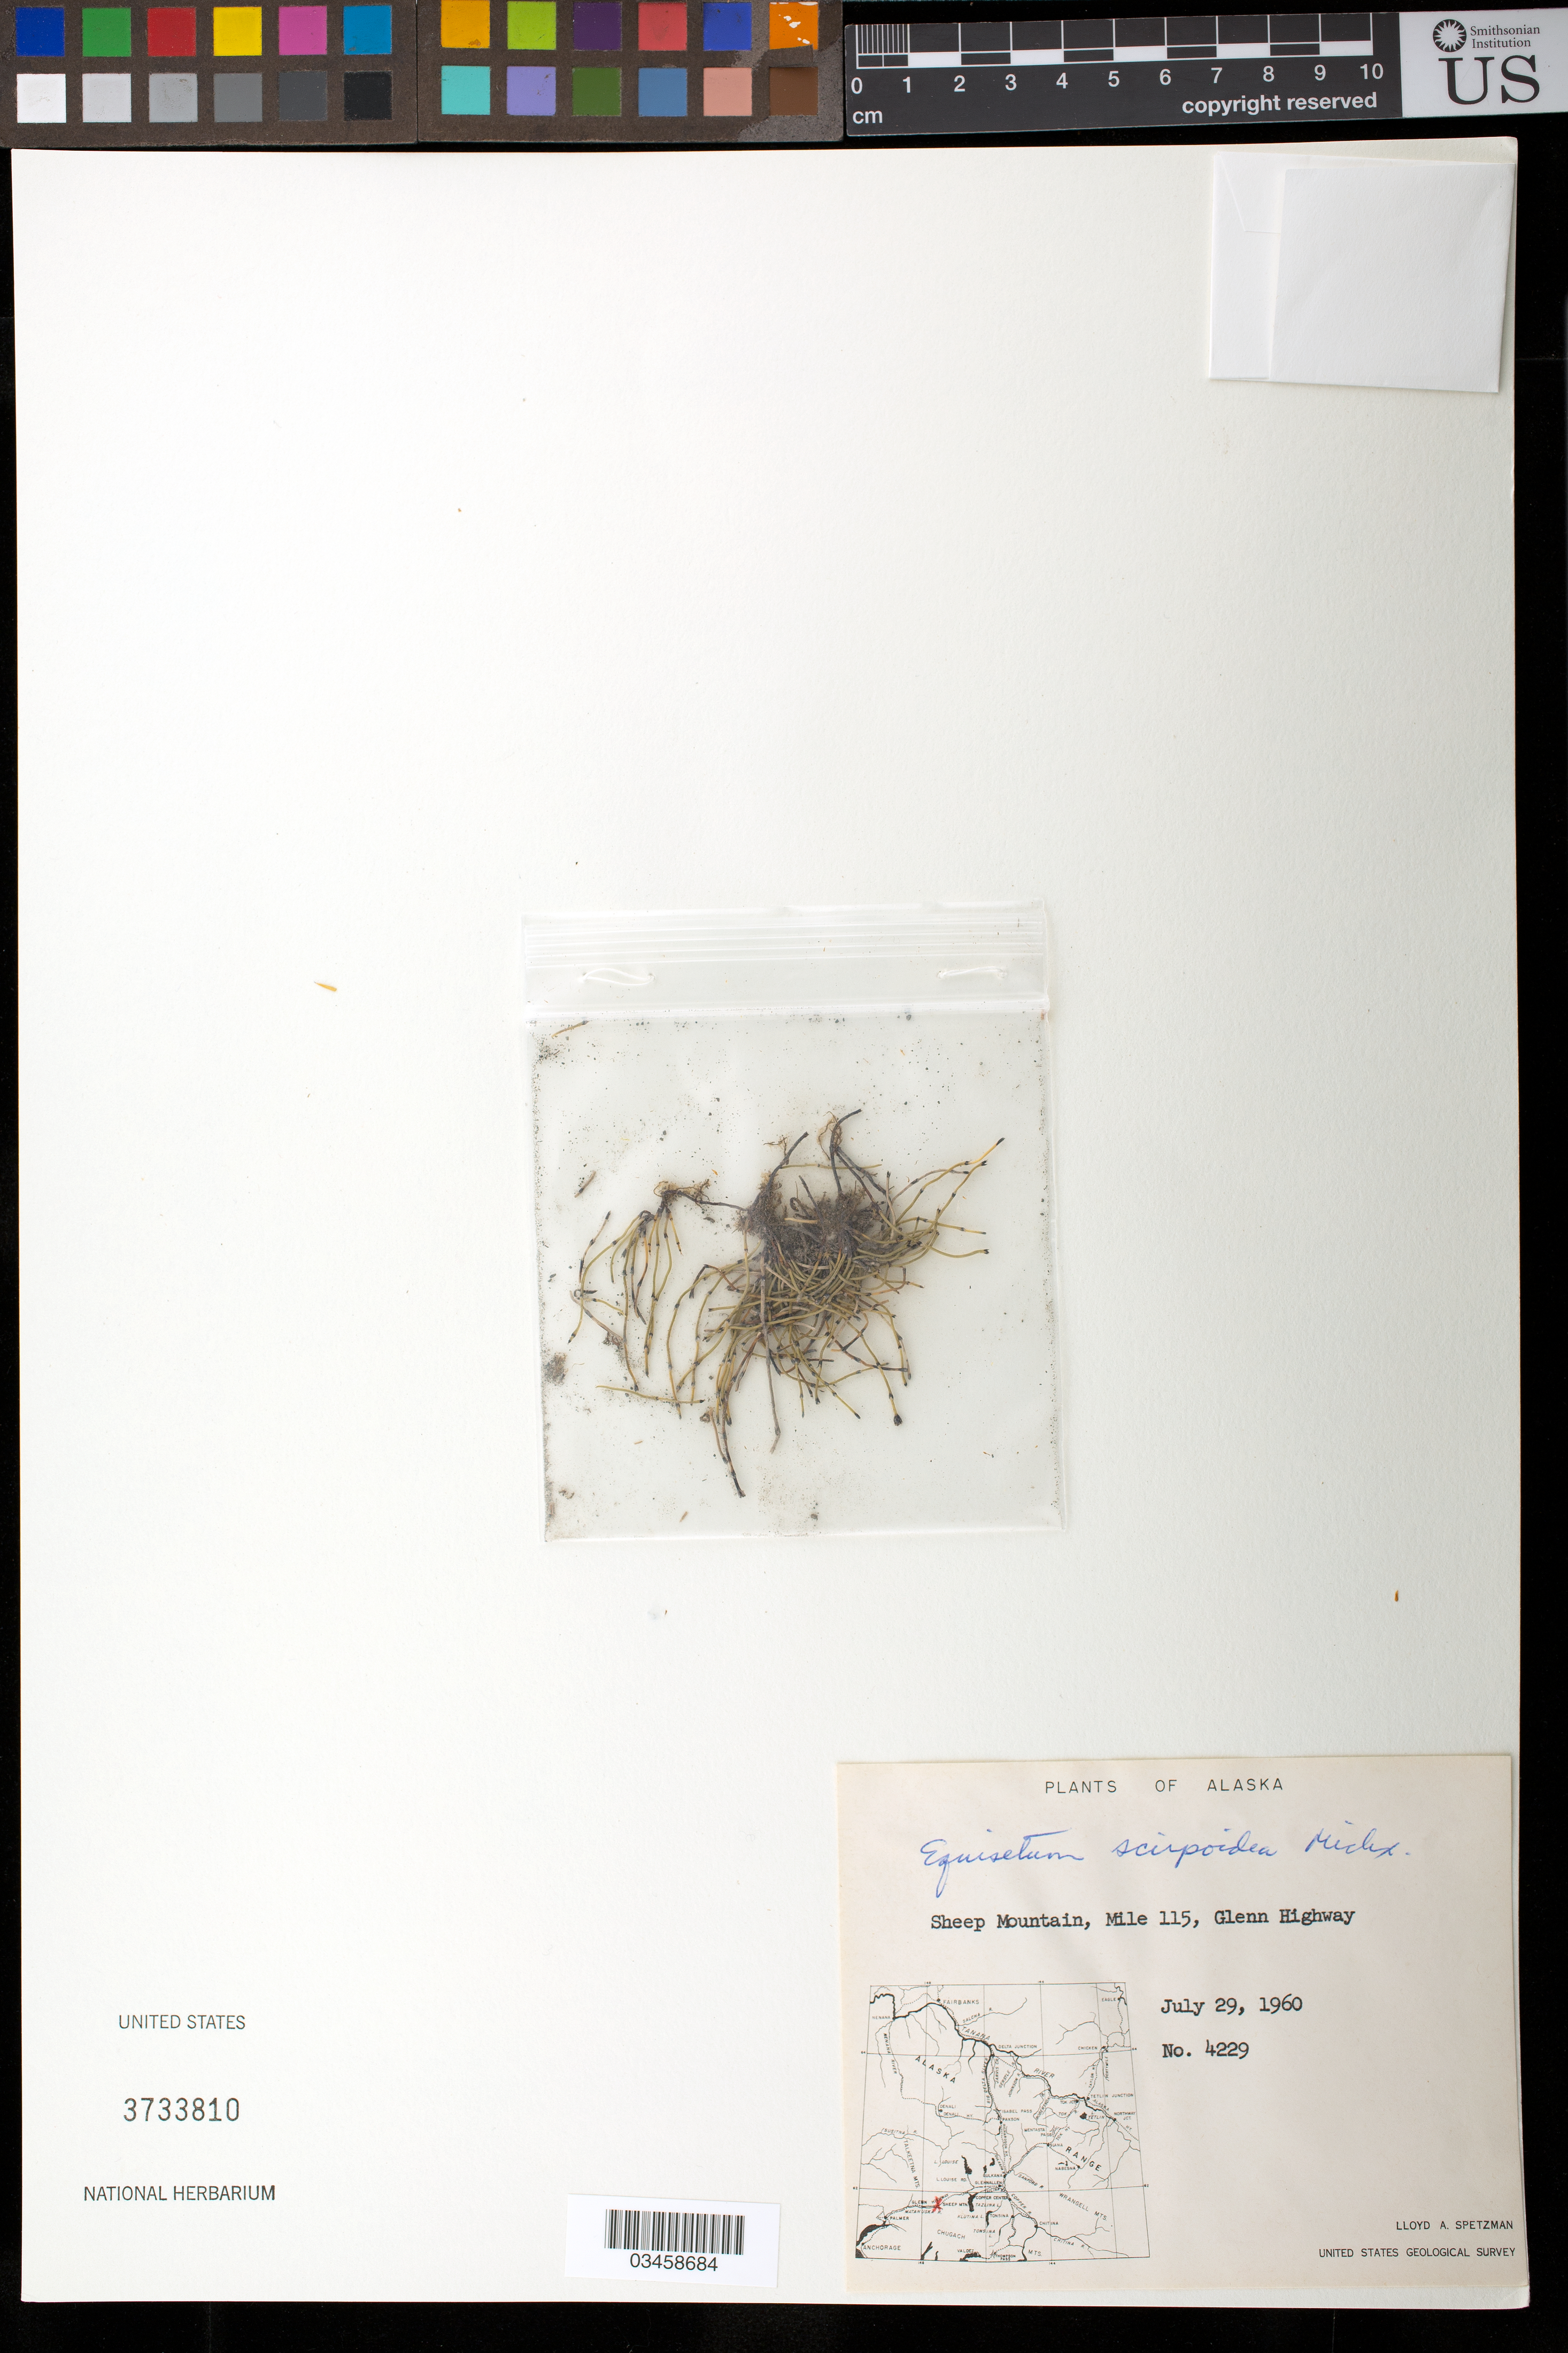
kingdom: Plantae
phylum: Tracheophyta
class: Polypodiopsida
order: Equisetales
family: Equisetaceae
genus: Equisetum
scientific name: Equisetum scirpoides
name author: Michx.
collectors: L. Spetzman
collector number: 4229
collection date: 1960-07-29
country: United States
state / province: Alaska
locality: Sheep mountain, Mile 115, Glenn Highway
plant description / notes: OR # 231032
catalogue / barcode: US 3733810